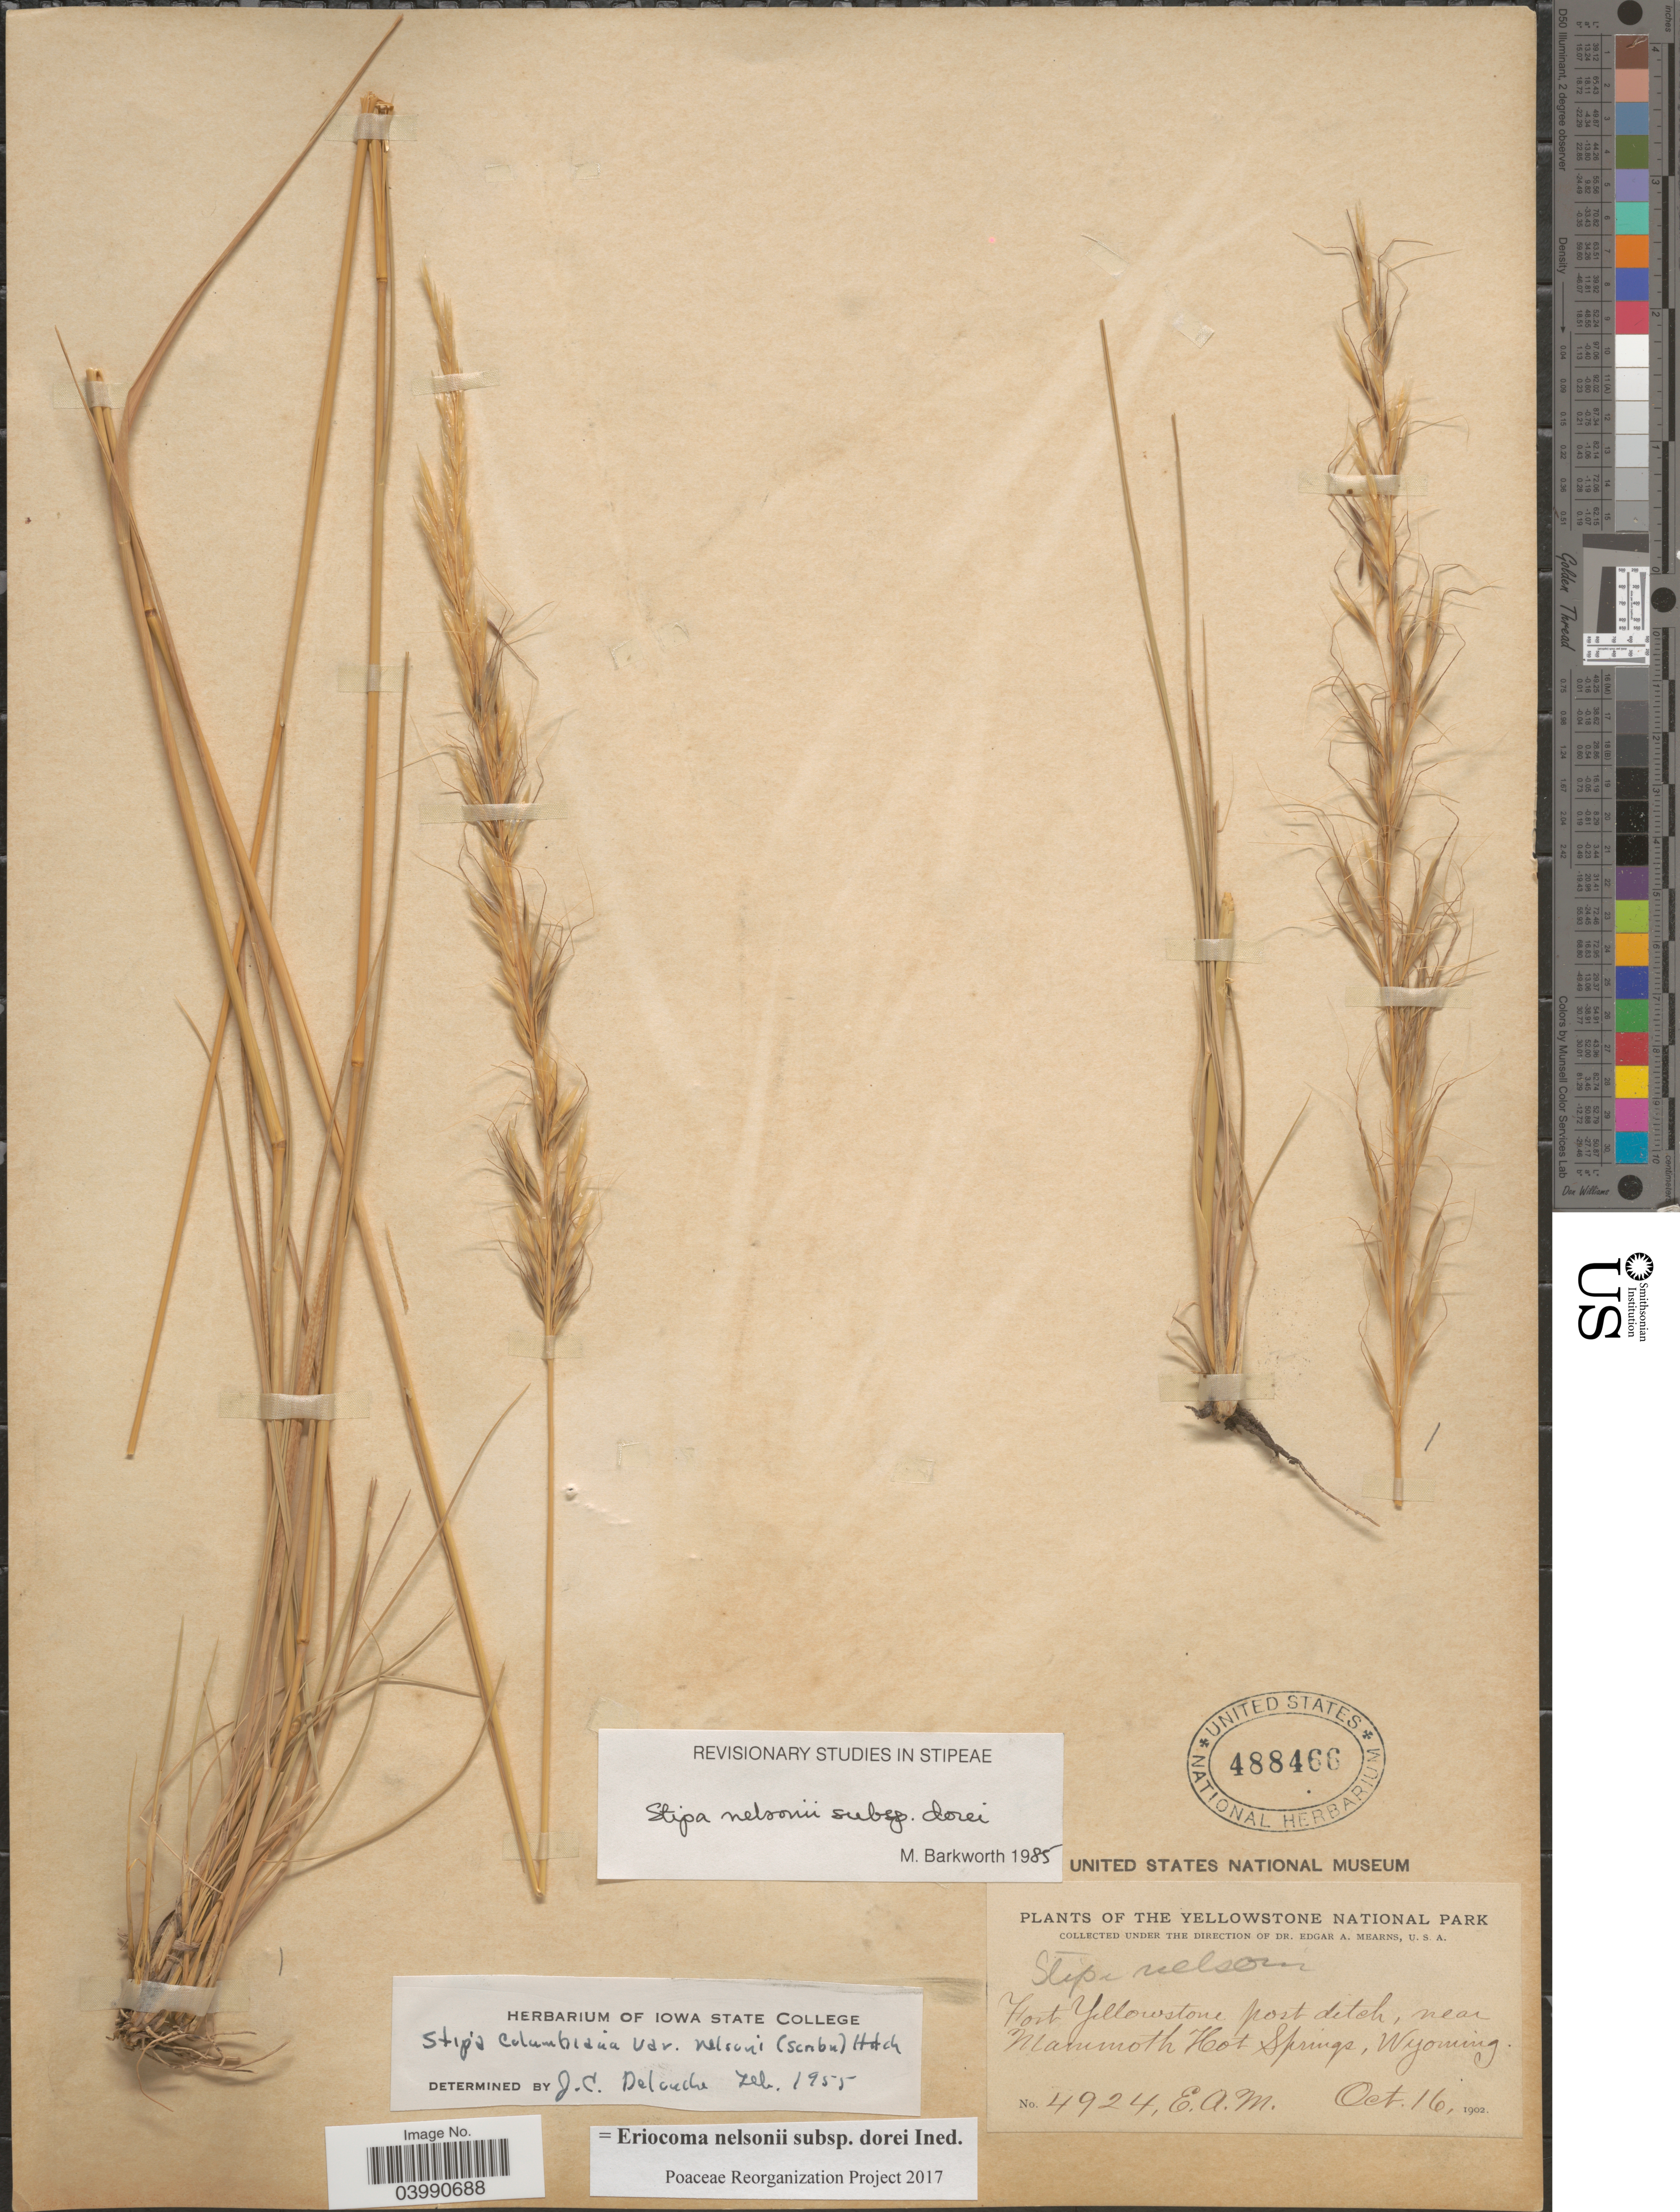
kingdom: Plantae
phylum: Tracheophyta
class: Liliopsida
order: Poales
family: Poaceae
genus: Eriocoma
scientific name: Eriocoma nelsonii subsp. dorei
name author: (Barkworth & J. Maze) Romasch.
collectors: E. A. Mearns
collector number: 4924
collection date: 1902-10-16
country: United States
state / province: Wyoming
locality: The Yellowstone National Park. Fort Yellowstone post ditch, near Mammoth Hot Springs.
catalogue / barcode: US 488466